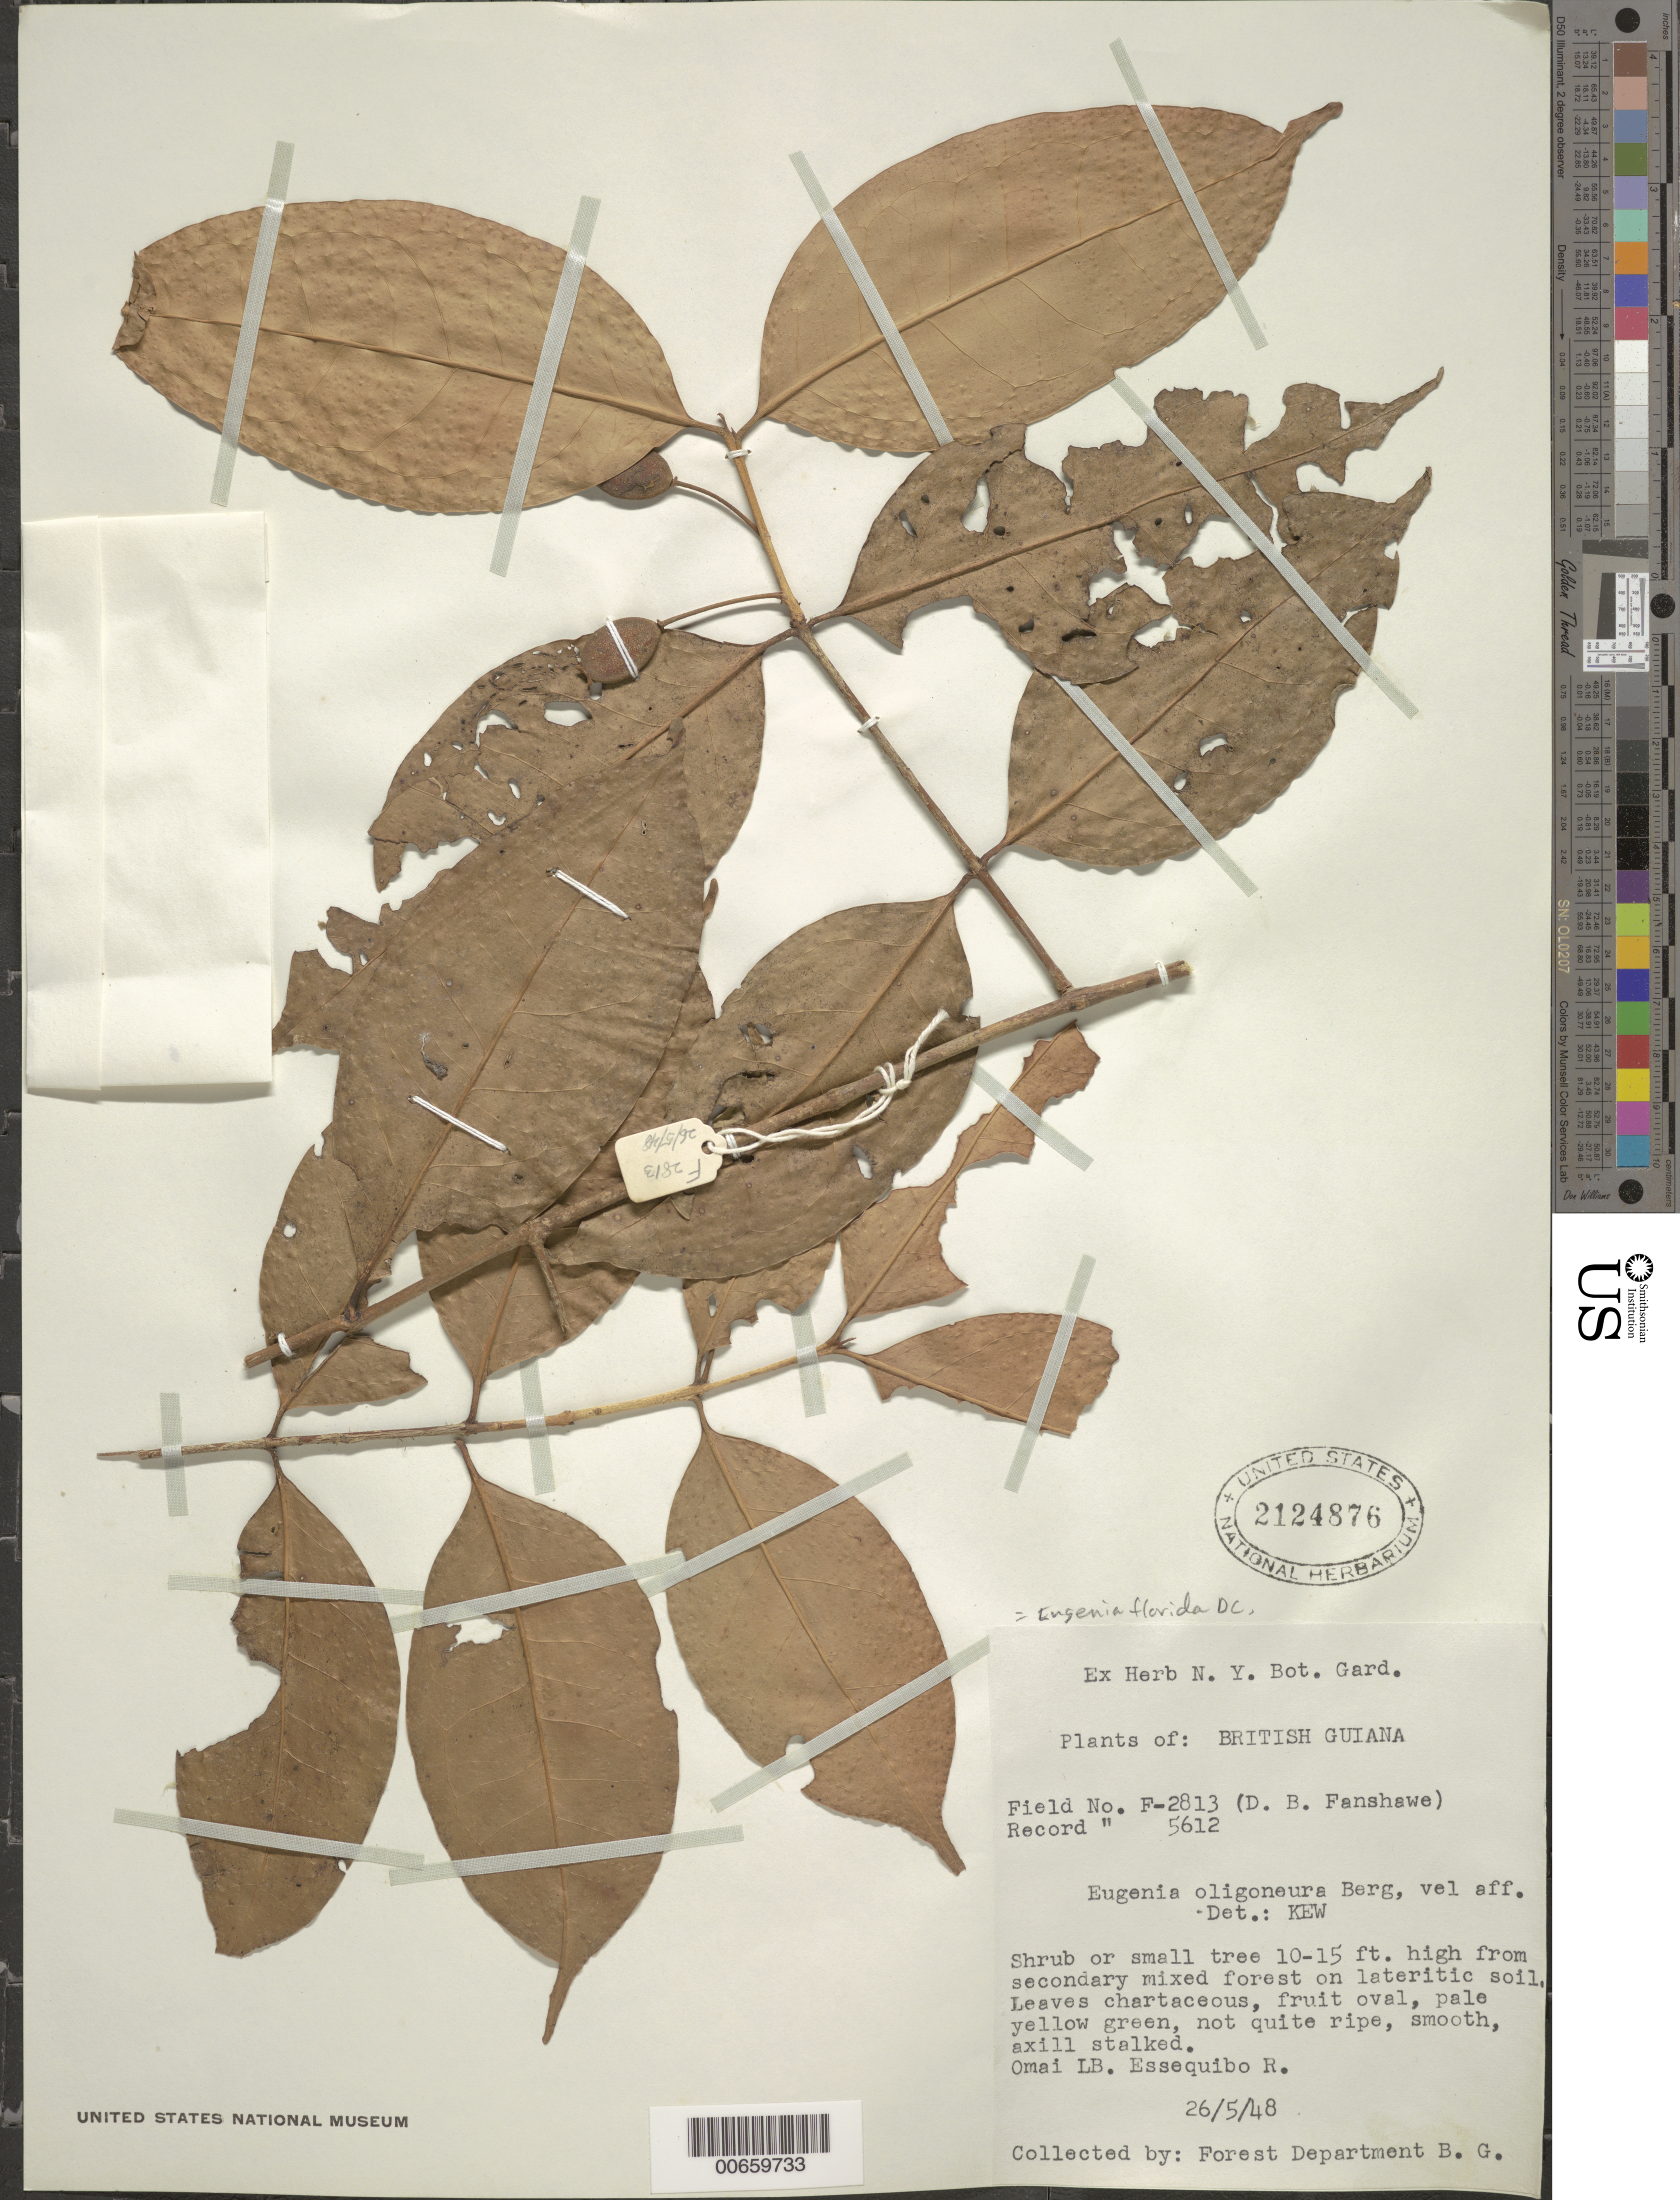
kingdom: Plantae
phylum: Tracheophyta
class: Magnoliopsida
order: Myrtales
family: Myrtaceae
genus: Eugenia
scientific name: Eugenia florida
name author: DC.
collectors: Forest Dept. B. G. & British Guiana Forestry Dept.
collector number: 5612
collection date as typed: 26-May-48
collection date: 1948-05-26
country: Guyana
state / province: Cuyuni-Mazaruni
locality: Omai LB. Essequibo R.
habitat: Secondary mixed forest on lateritic soil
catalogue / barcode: US 2124876